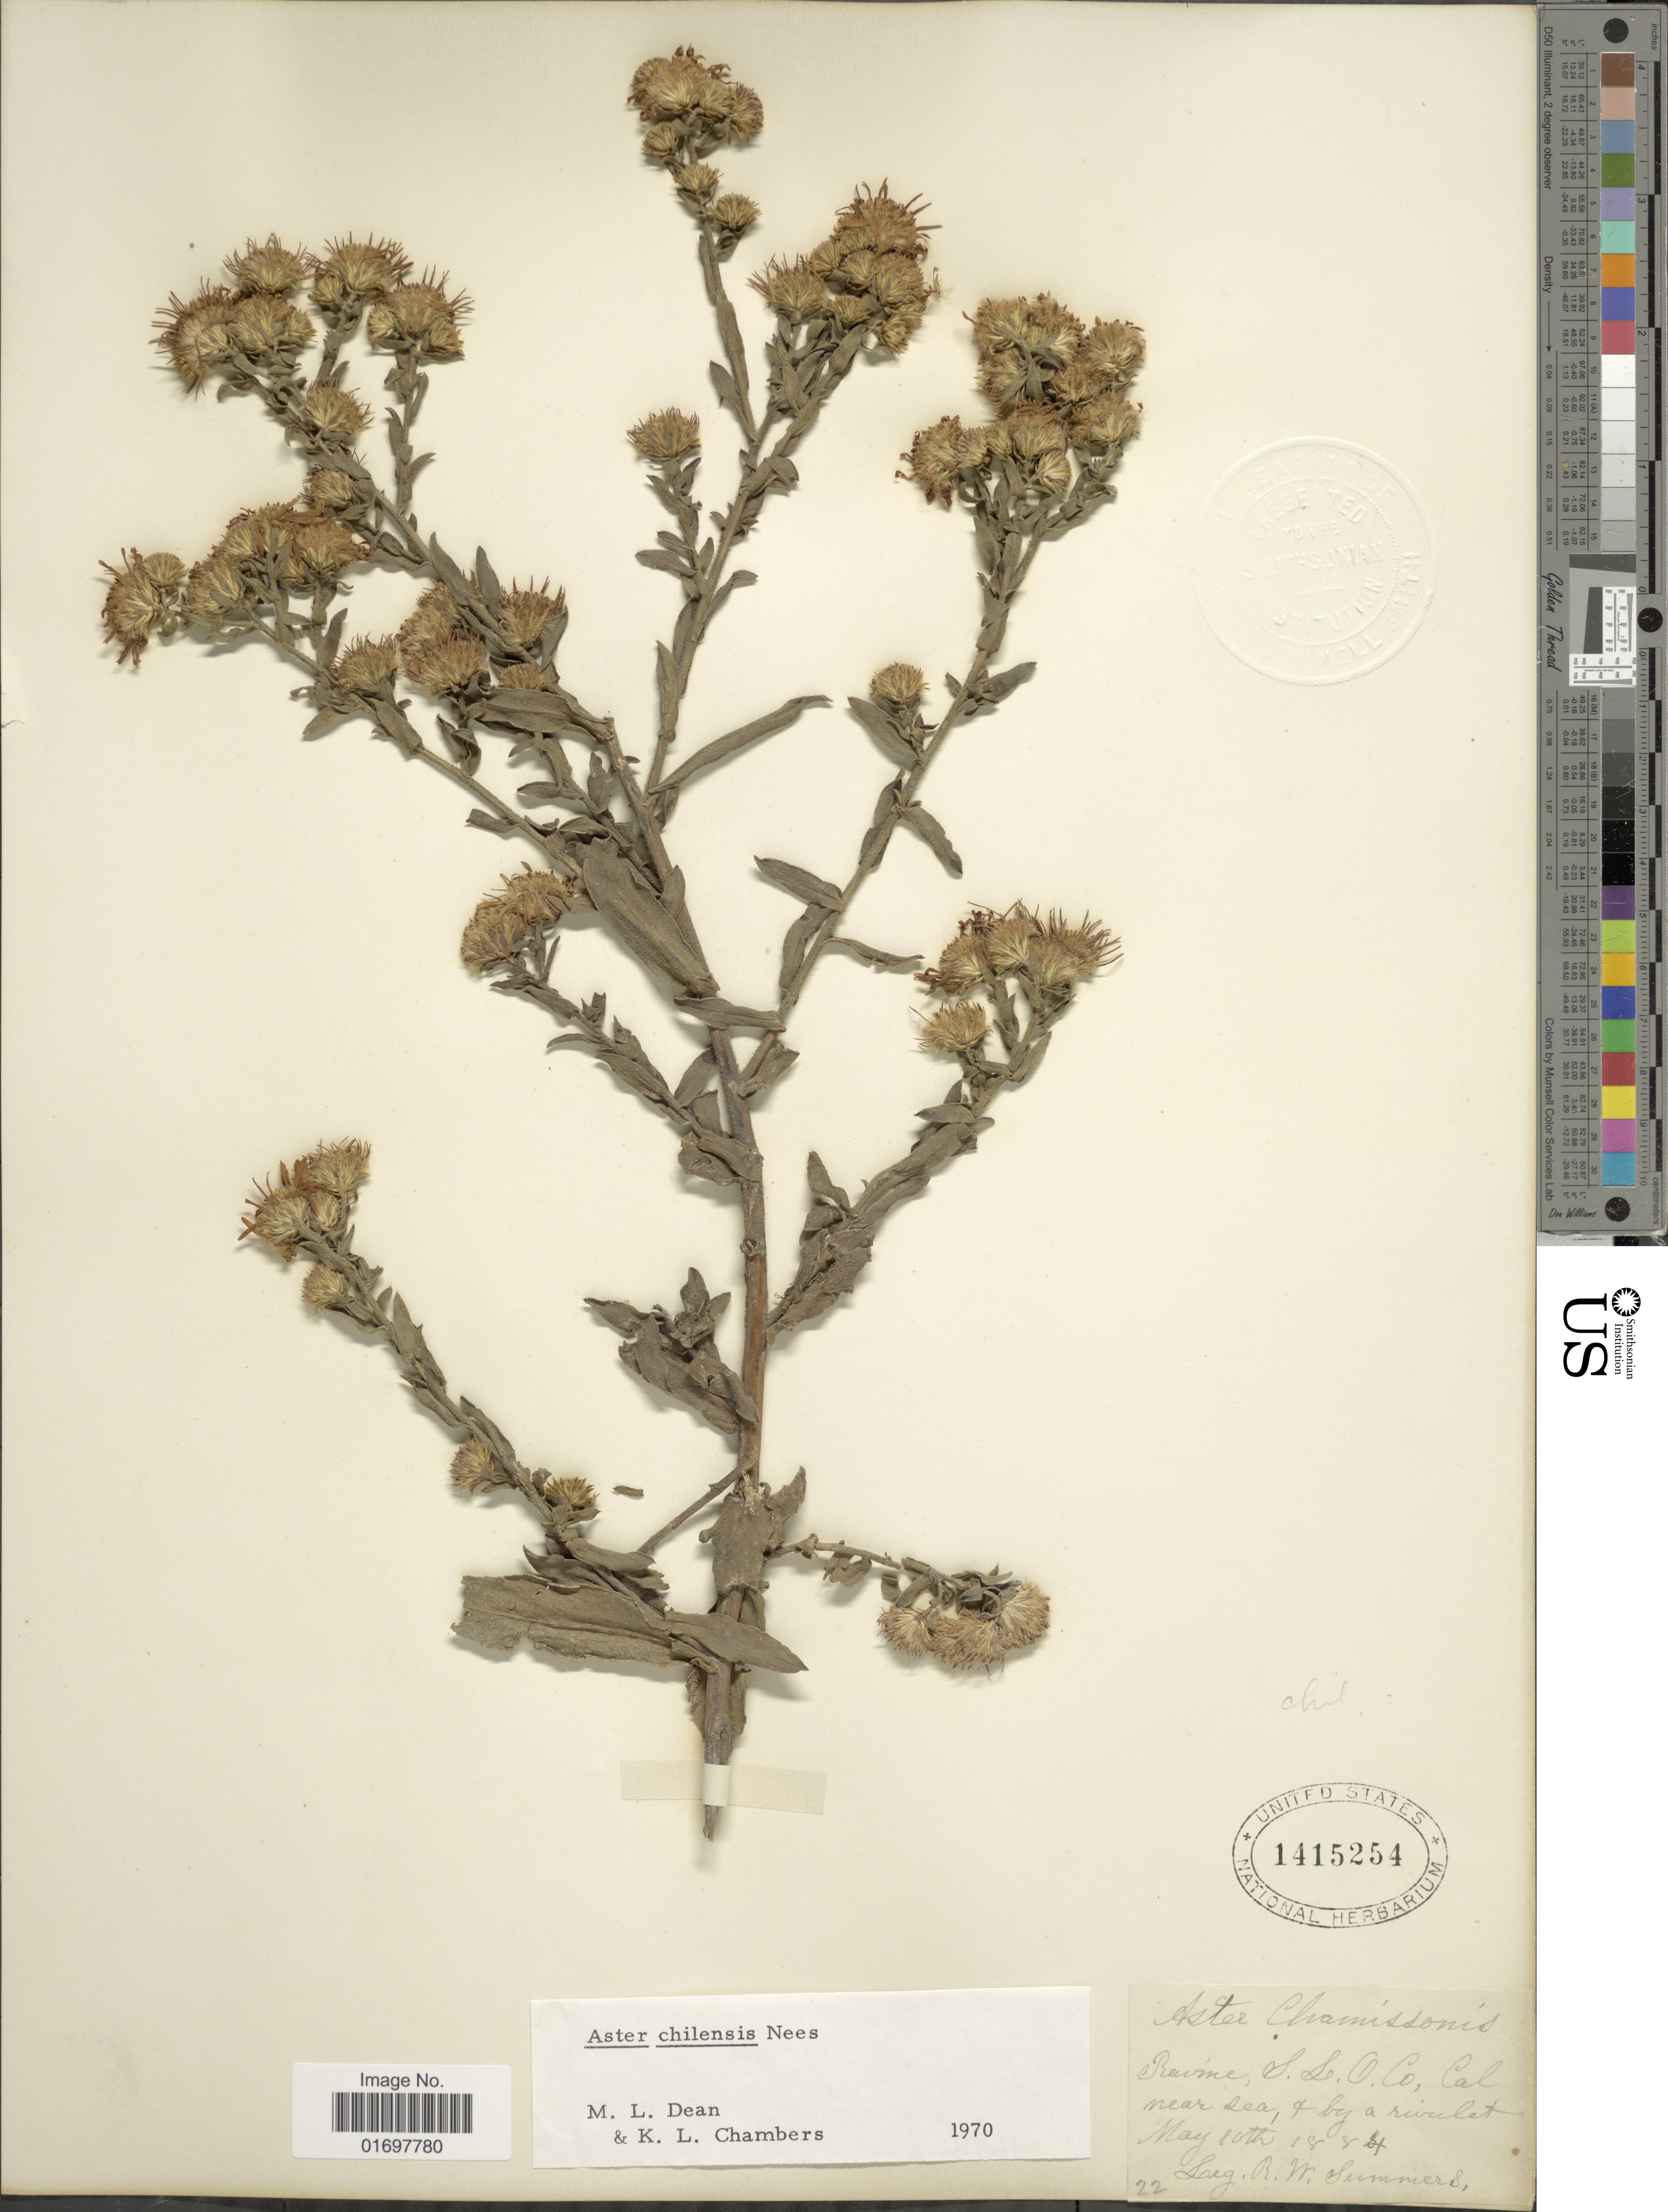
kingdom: Plantae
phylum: Tracheophyta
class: Magnoliopsida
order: Asterales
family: Asteraceae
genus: Symphyotrichum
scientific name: Symphyotrichum chilense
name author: (Nees) G.L. Nesom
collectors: R. Summers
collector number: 22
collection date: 1884-05-10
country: United States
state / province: California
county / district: San Luis Obispo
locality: Ravine, S. L. O. Co. Cal. near sea, and by a rivulet.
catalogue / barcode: US 1415254